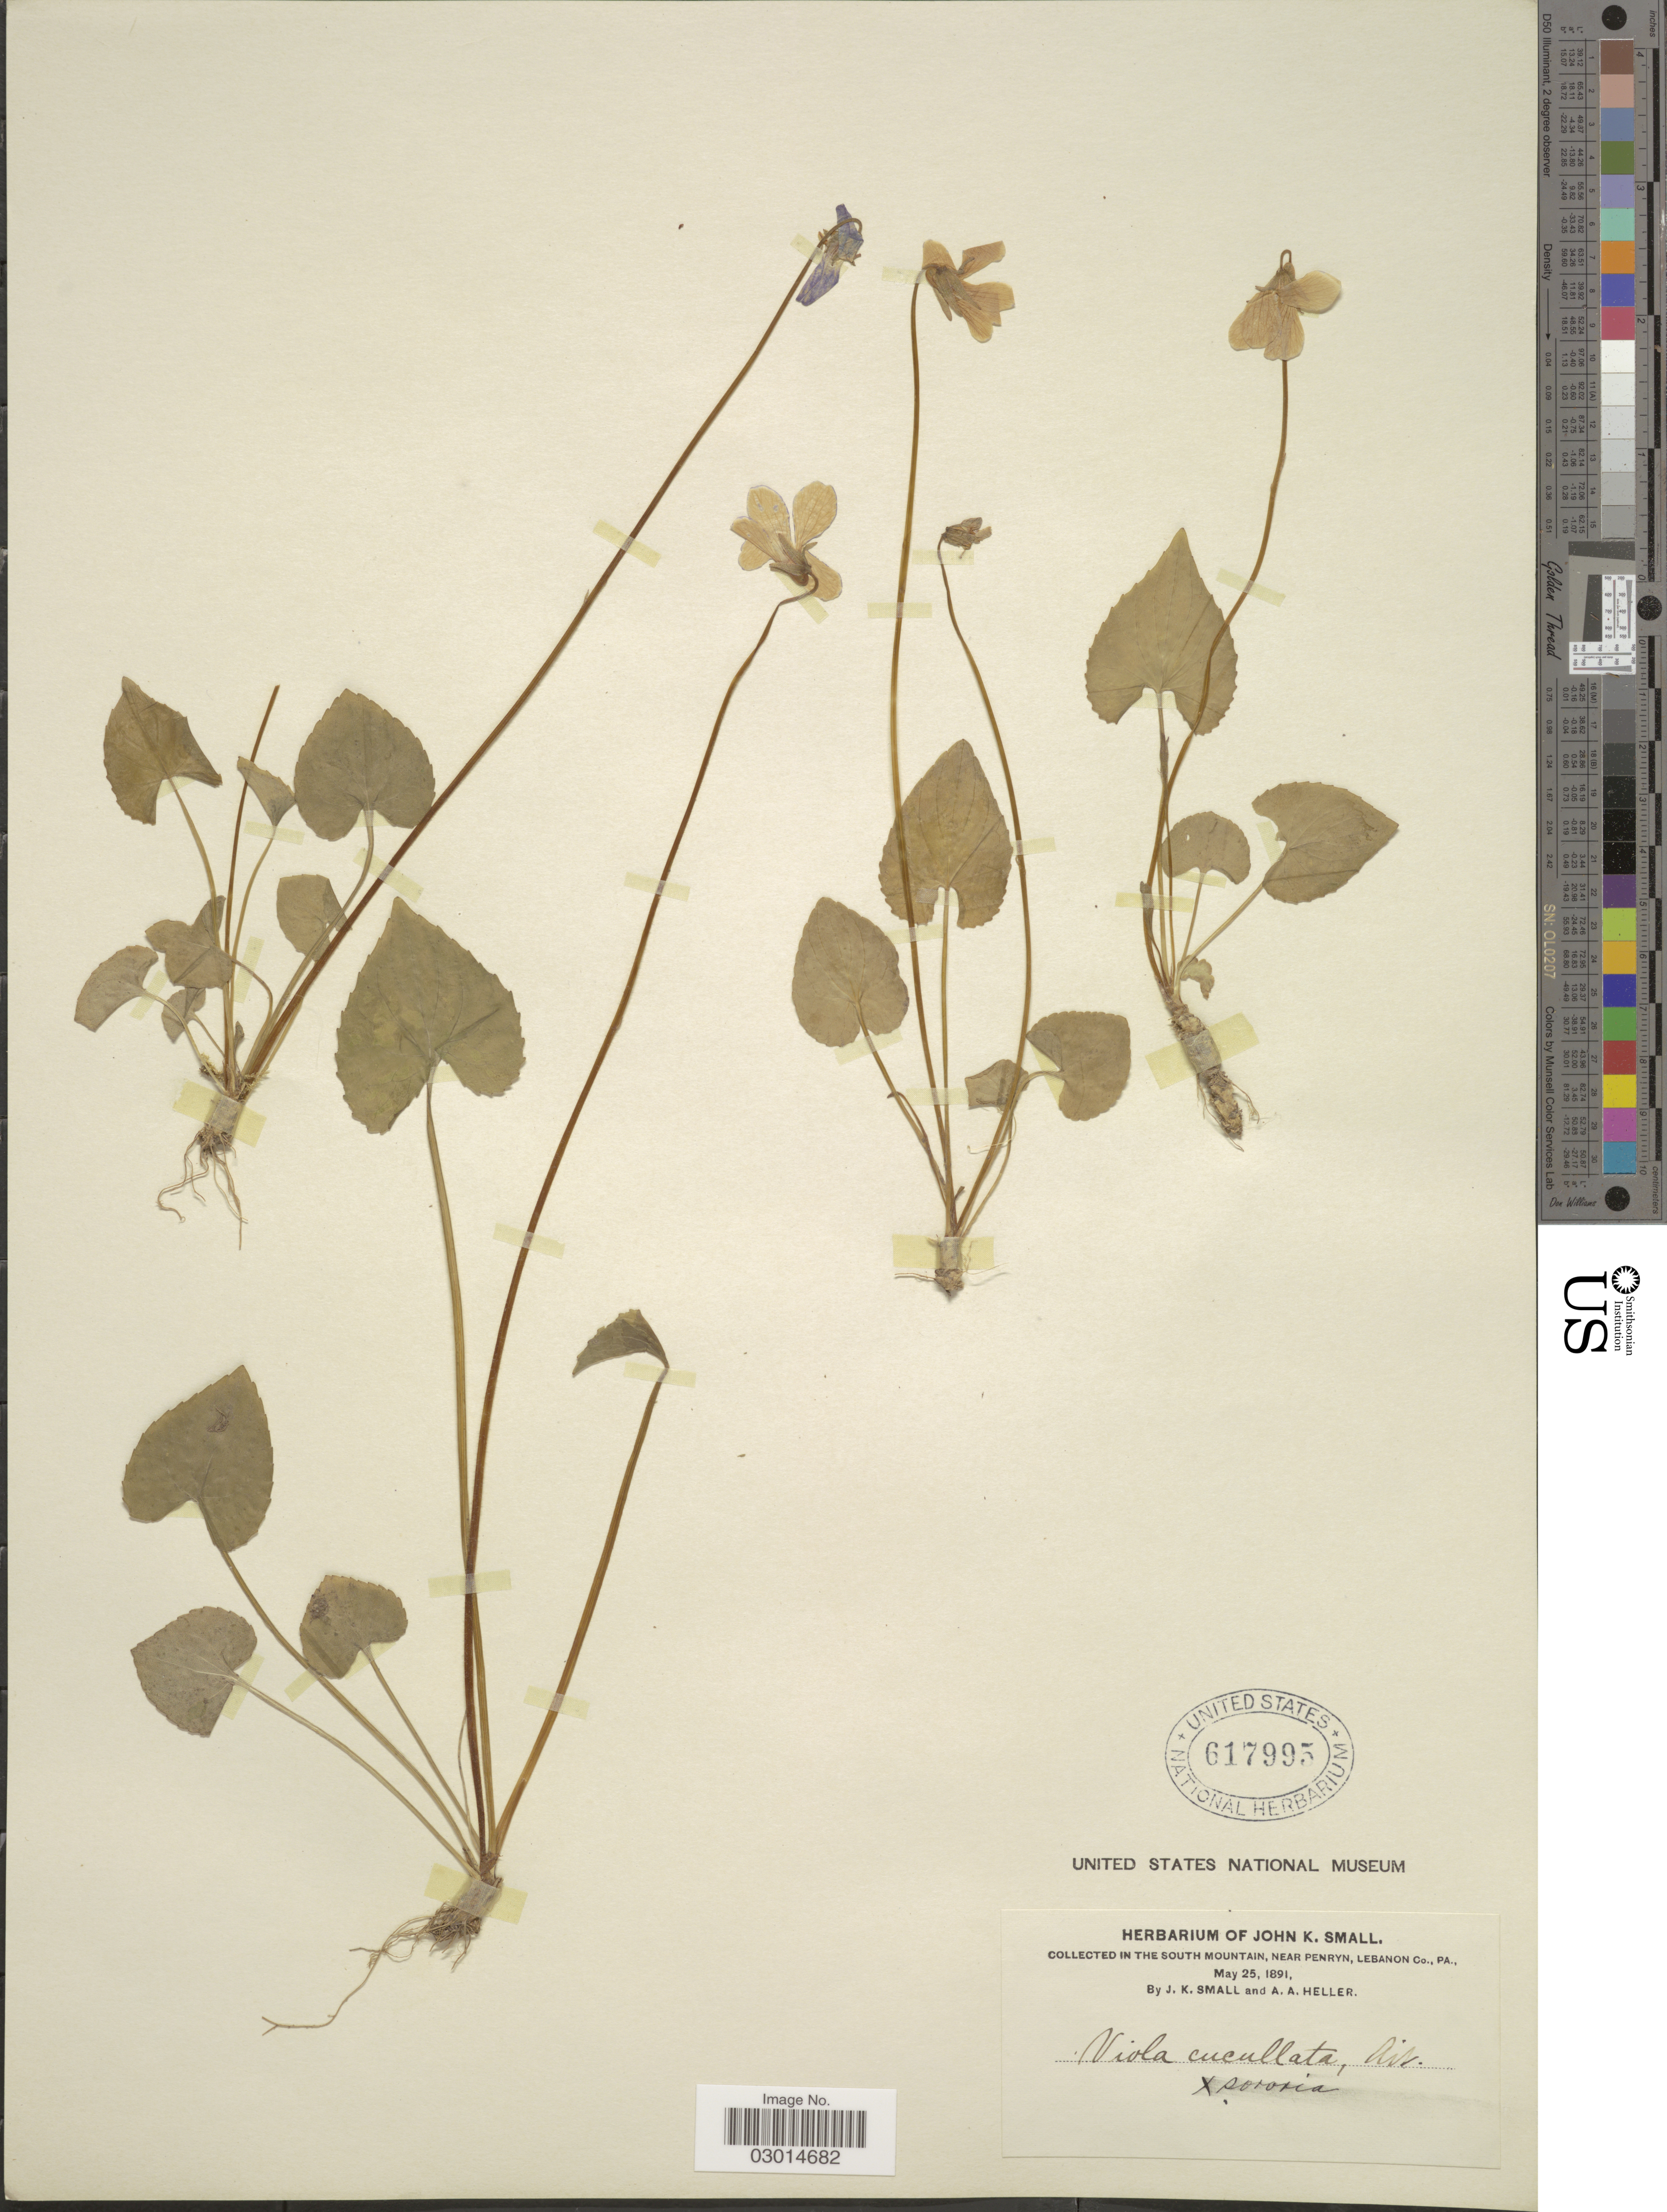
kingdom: Plantae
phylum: Tracheophyta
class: Magnoliopsida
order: Malpighiales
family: Violaceae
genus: Viola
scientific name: Viola cucullata x V. sororia Willd.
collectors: J. K. Small & A. A. Heller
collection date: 1891-05-25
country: United States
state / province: Pennsylvania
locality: In the South Mountain, near Penryn, Lebanon Co.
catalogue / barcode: US 617995